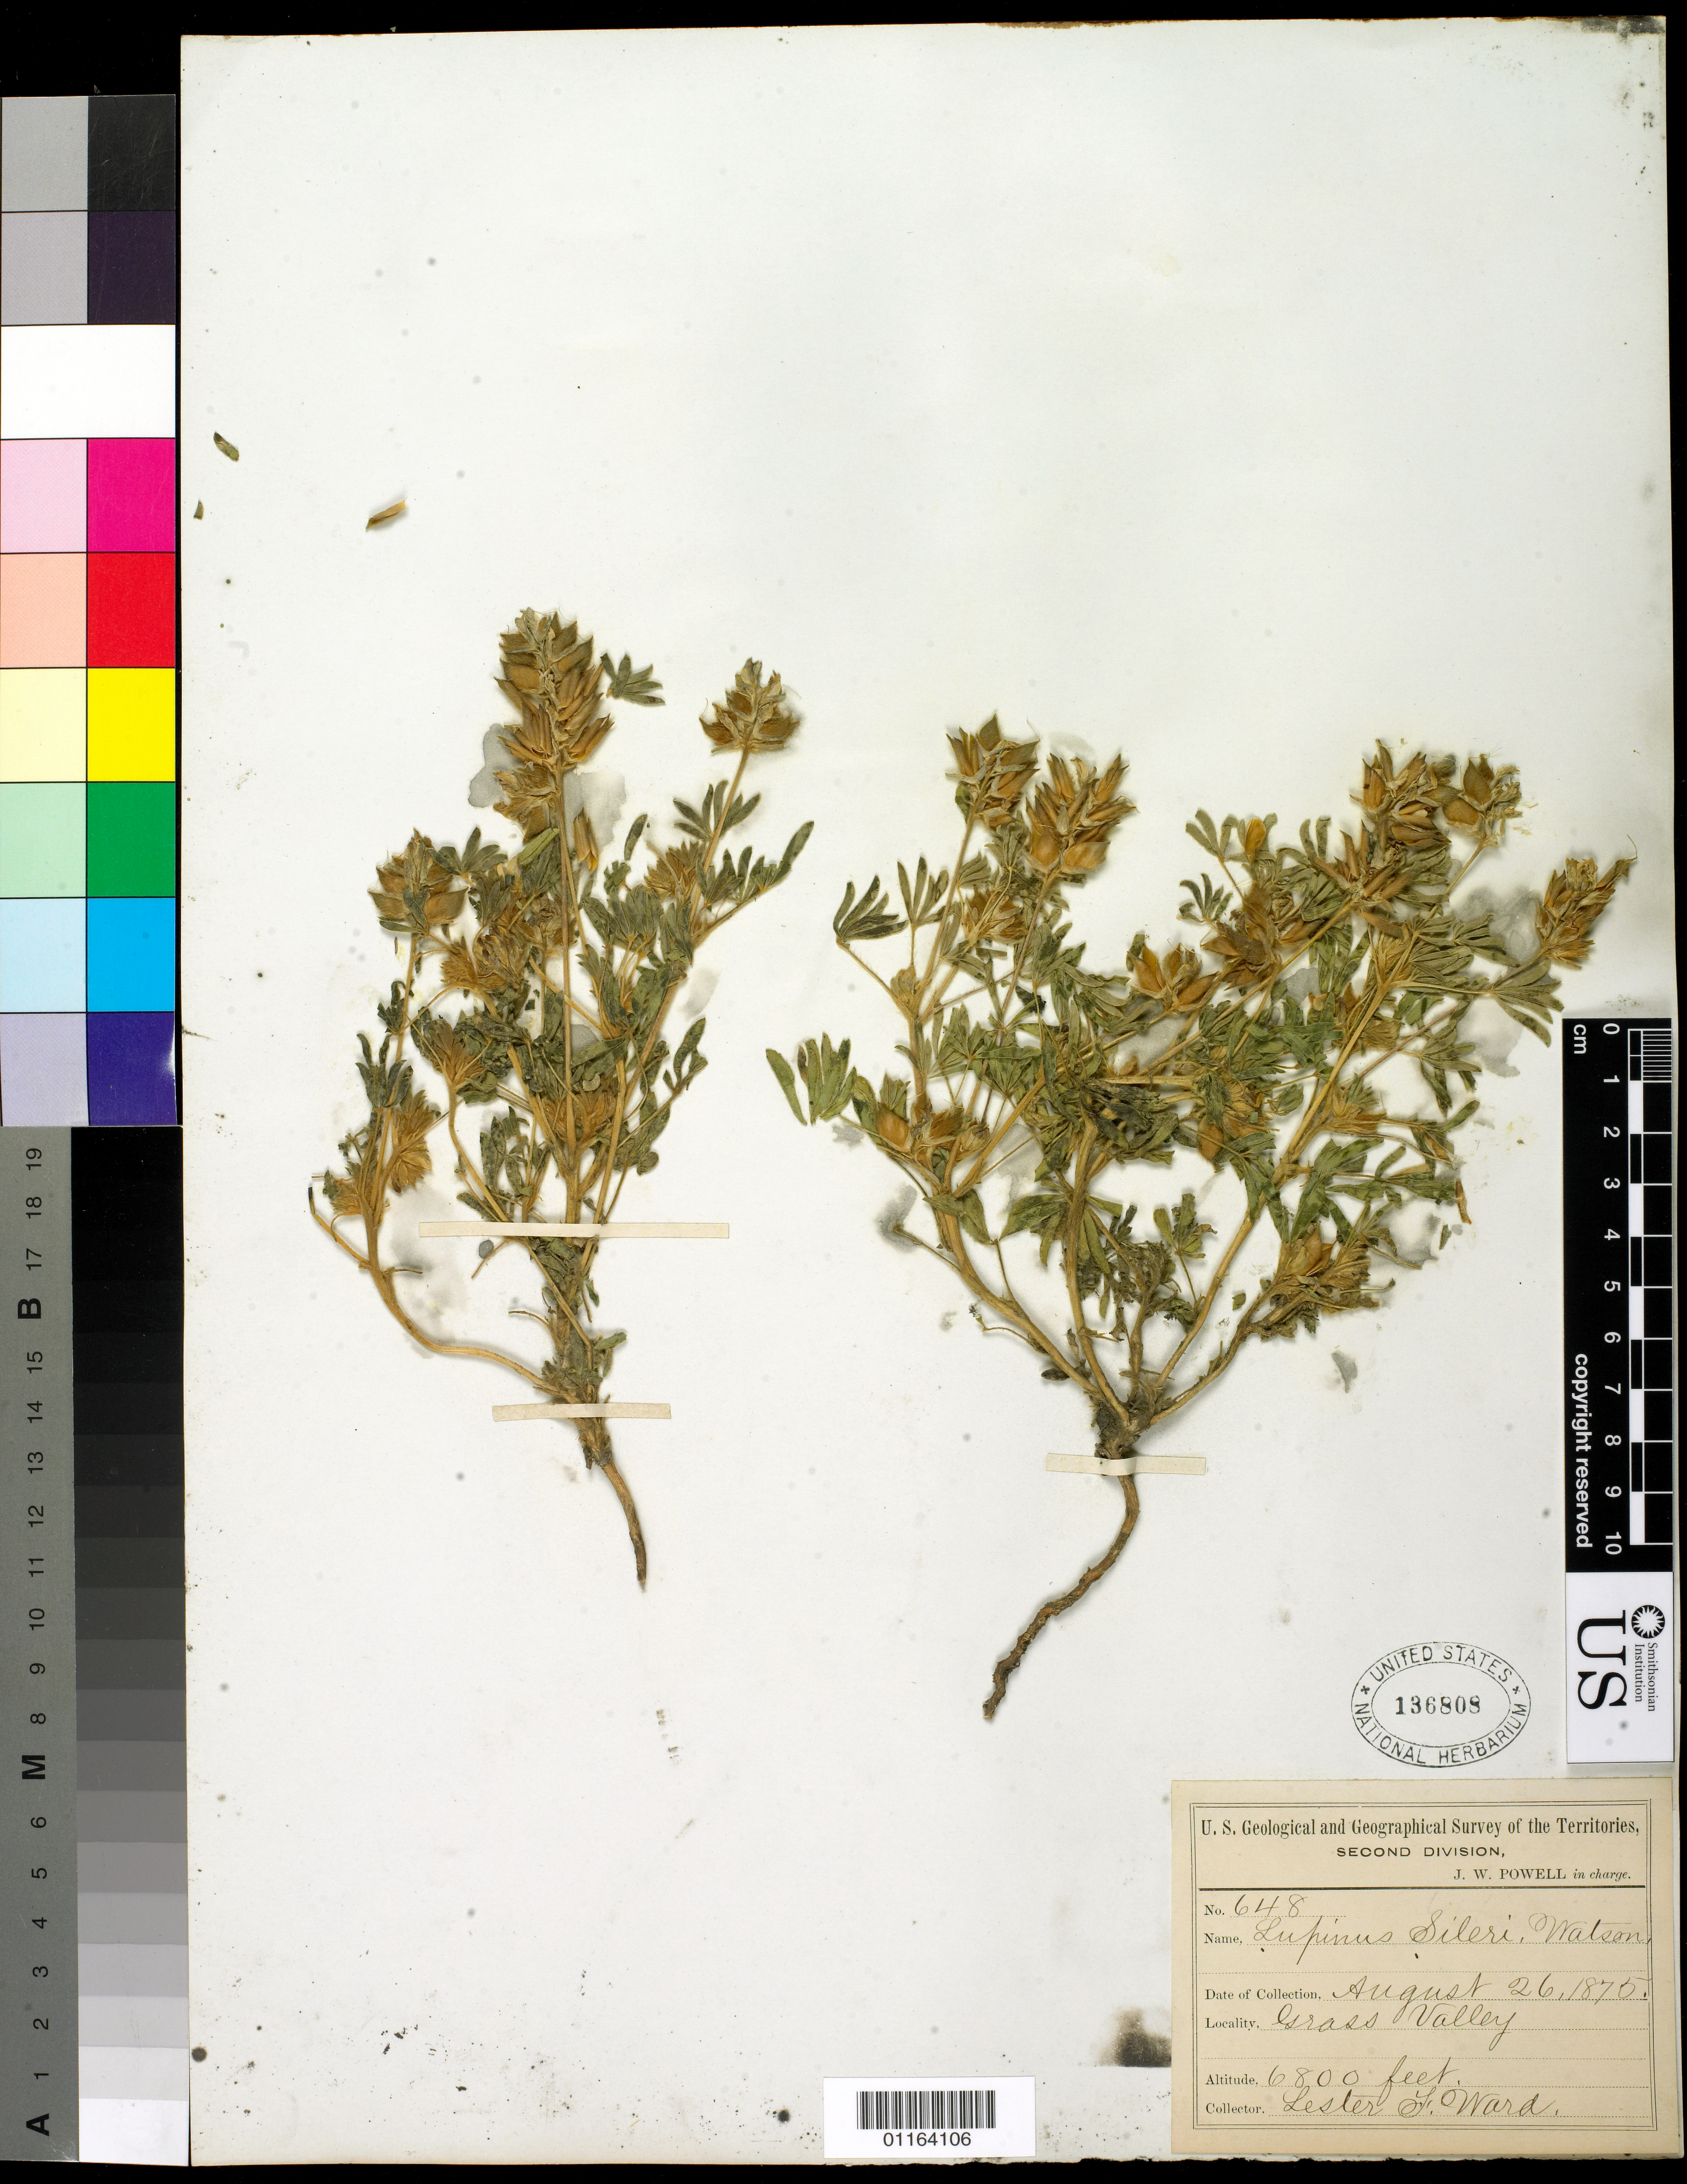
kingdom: Plantae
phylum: Tracheophyta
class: Magnoliopsida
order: Fabales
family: Fabaceae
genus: Lupinus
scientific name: Lupinus sileri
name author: S. Watson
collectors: L. F. Ward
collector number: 648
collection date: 1875-08-26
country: United States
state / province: Utah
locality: Grass Valley.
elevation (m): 2073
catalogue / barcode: US 136808